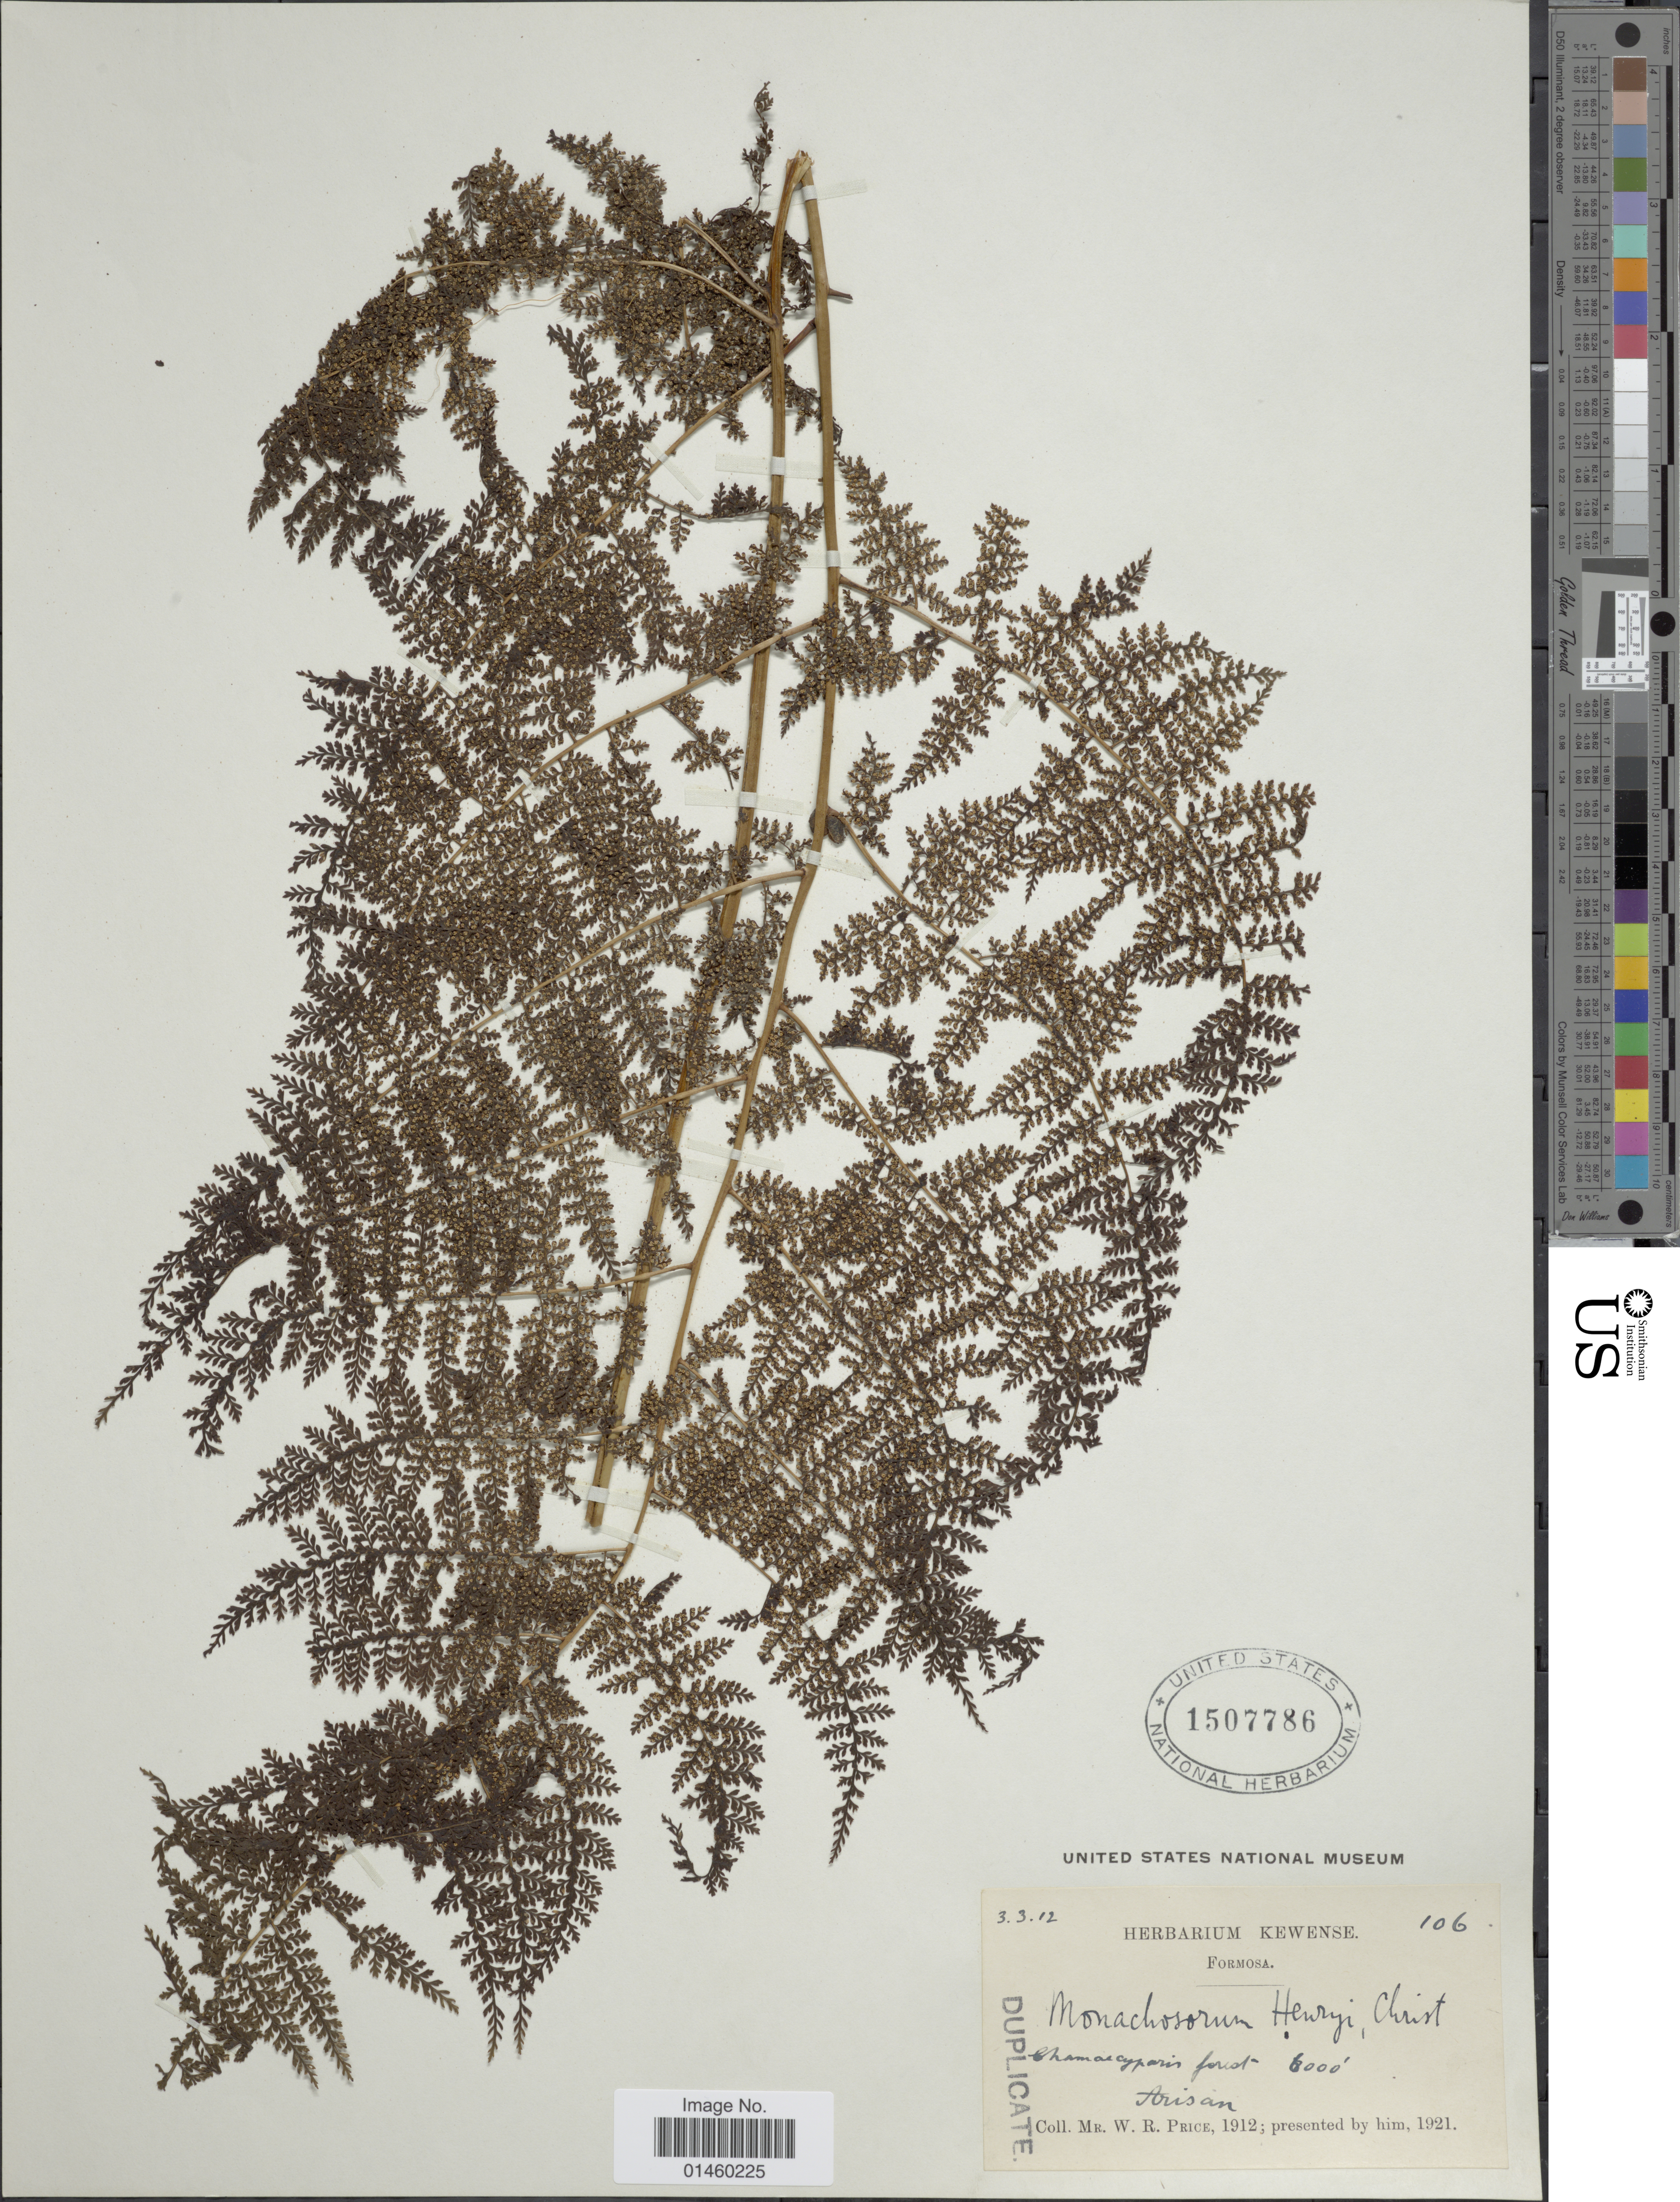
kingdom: Plantae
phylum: Tracheophyta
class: Polypodiopsida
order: Polypodiales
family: Dennstaedtiaceae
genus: Monachosorum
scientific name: Monachosorum subdigitatum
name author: (Blume) Kuhn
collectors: W. Price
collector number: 106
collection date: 1912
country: Taiwan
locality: Formosa. Arisan.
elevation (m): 1829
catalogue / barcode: US 1507786